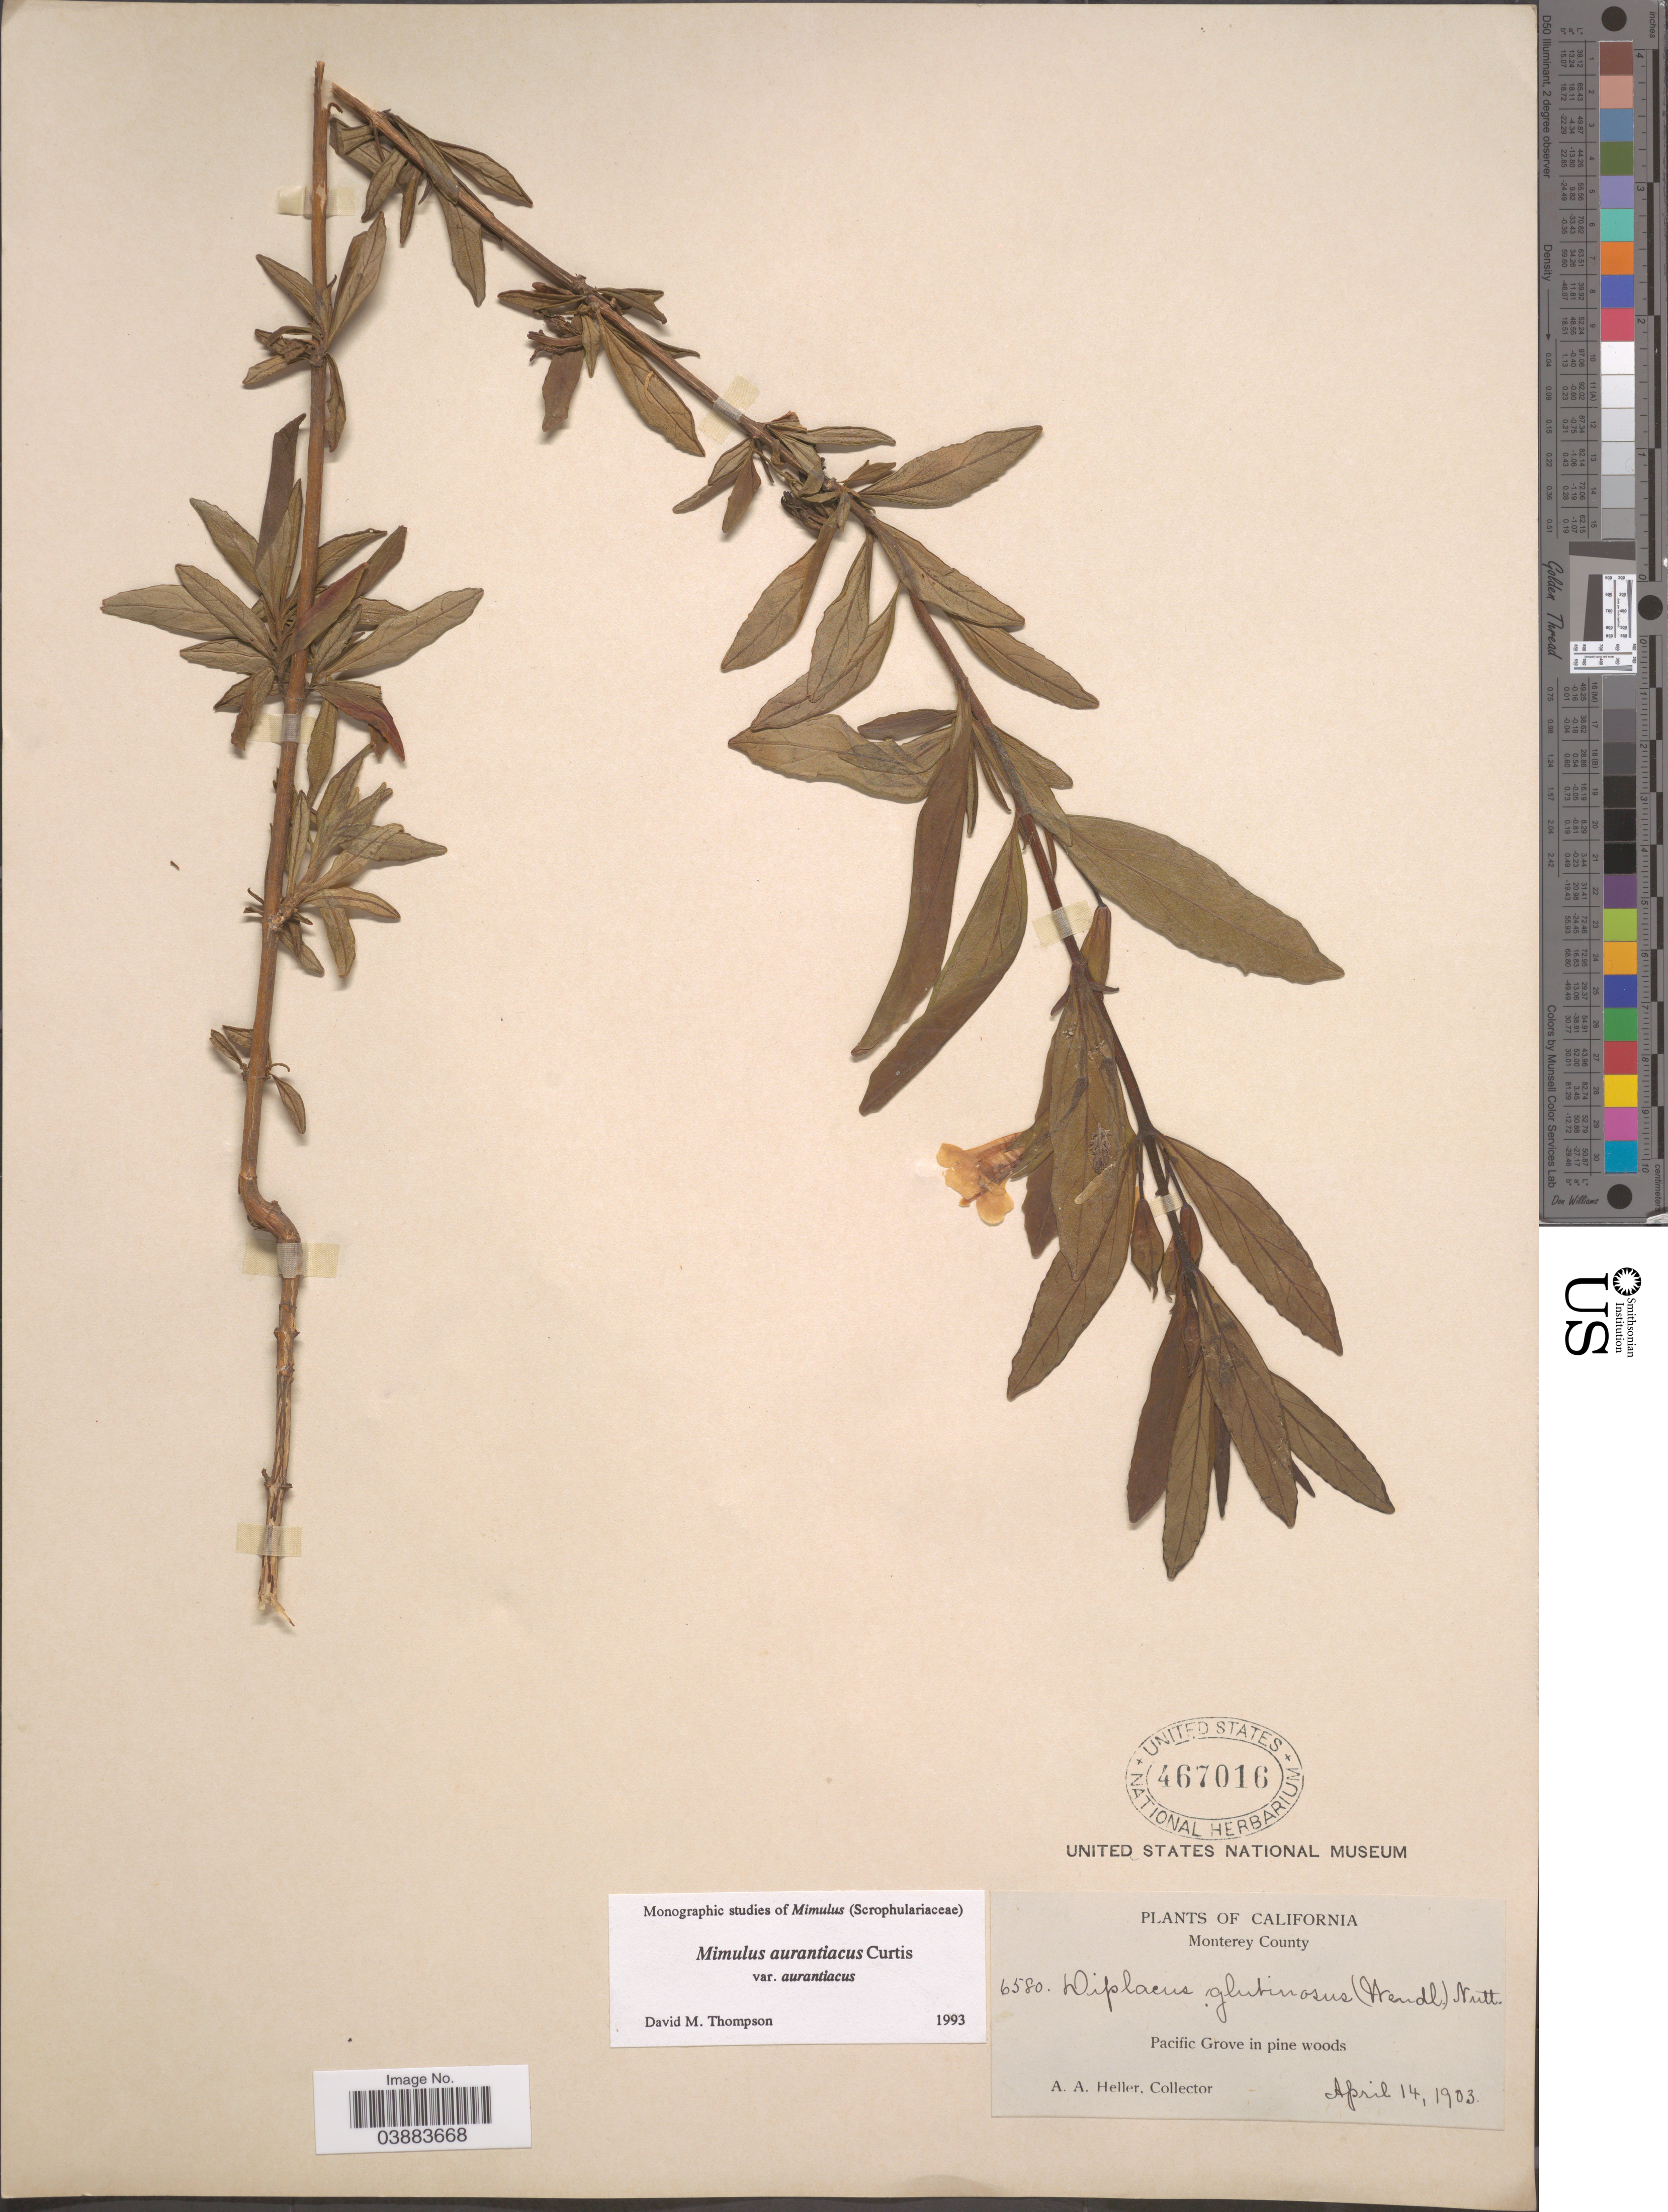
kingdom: Plantae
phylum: Tracheophyta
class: Magnoliopsida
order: Lamiales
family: Phrymaceae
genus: Diplacus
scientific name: Diplacus aurantiacus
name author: (Curtis) Jeps.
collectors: A. A. Heller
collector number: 6580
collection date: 1903-04-14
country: United States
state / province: California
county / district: Monterey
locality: Monterey County. Pacific Grove in pine woods.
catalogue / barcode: US 467016